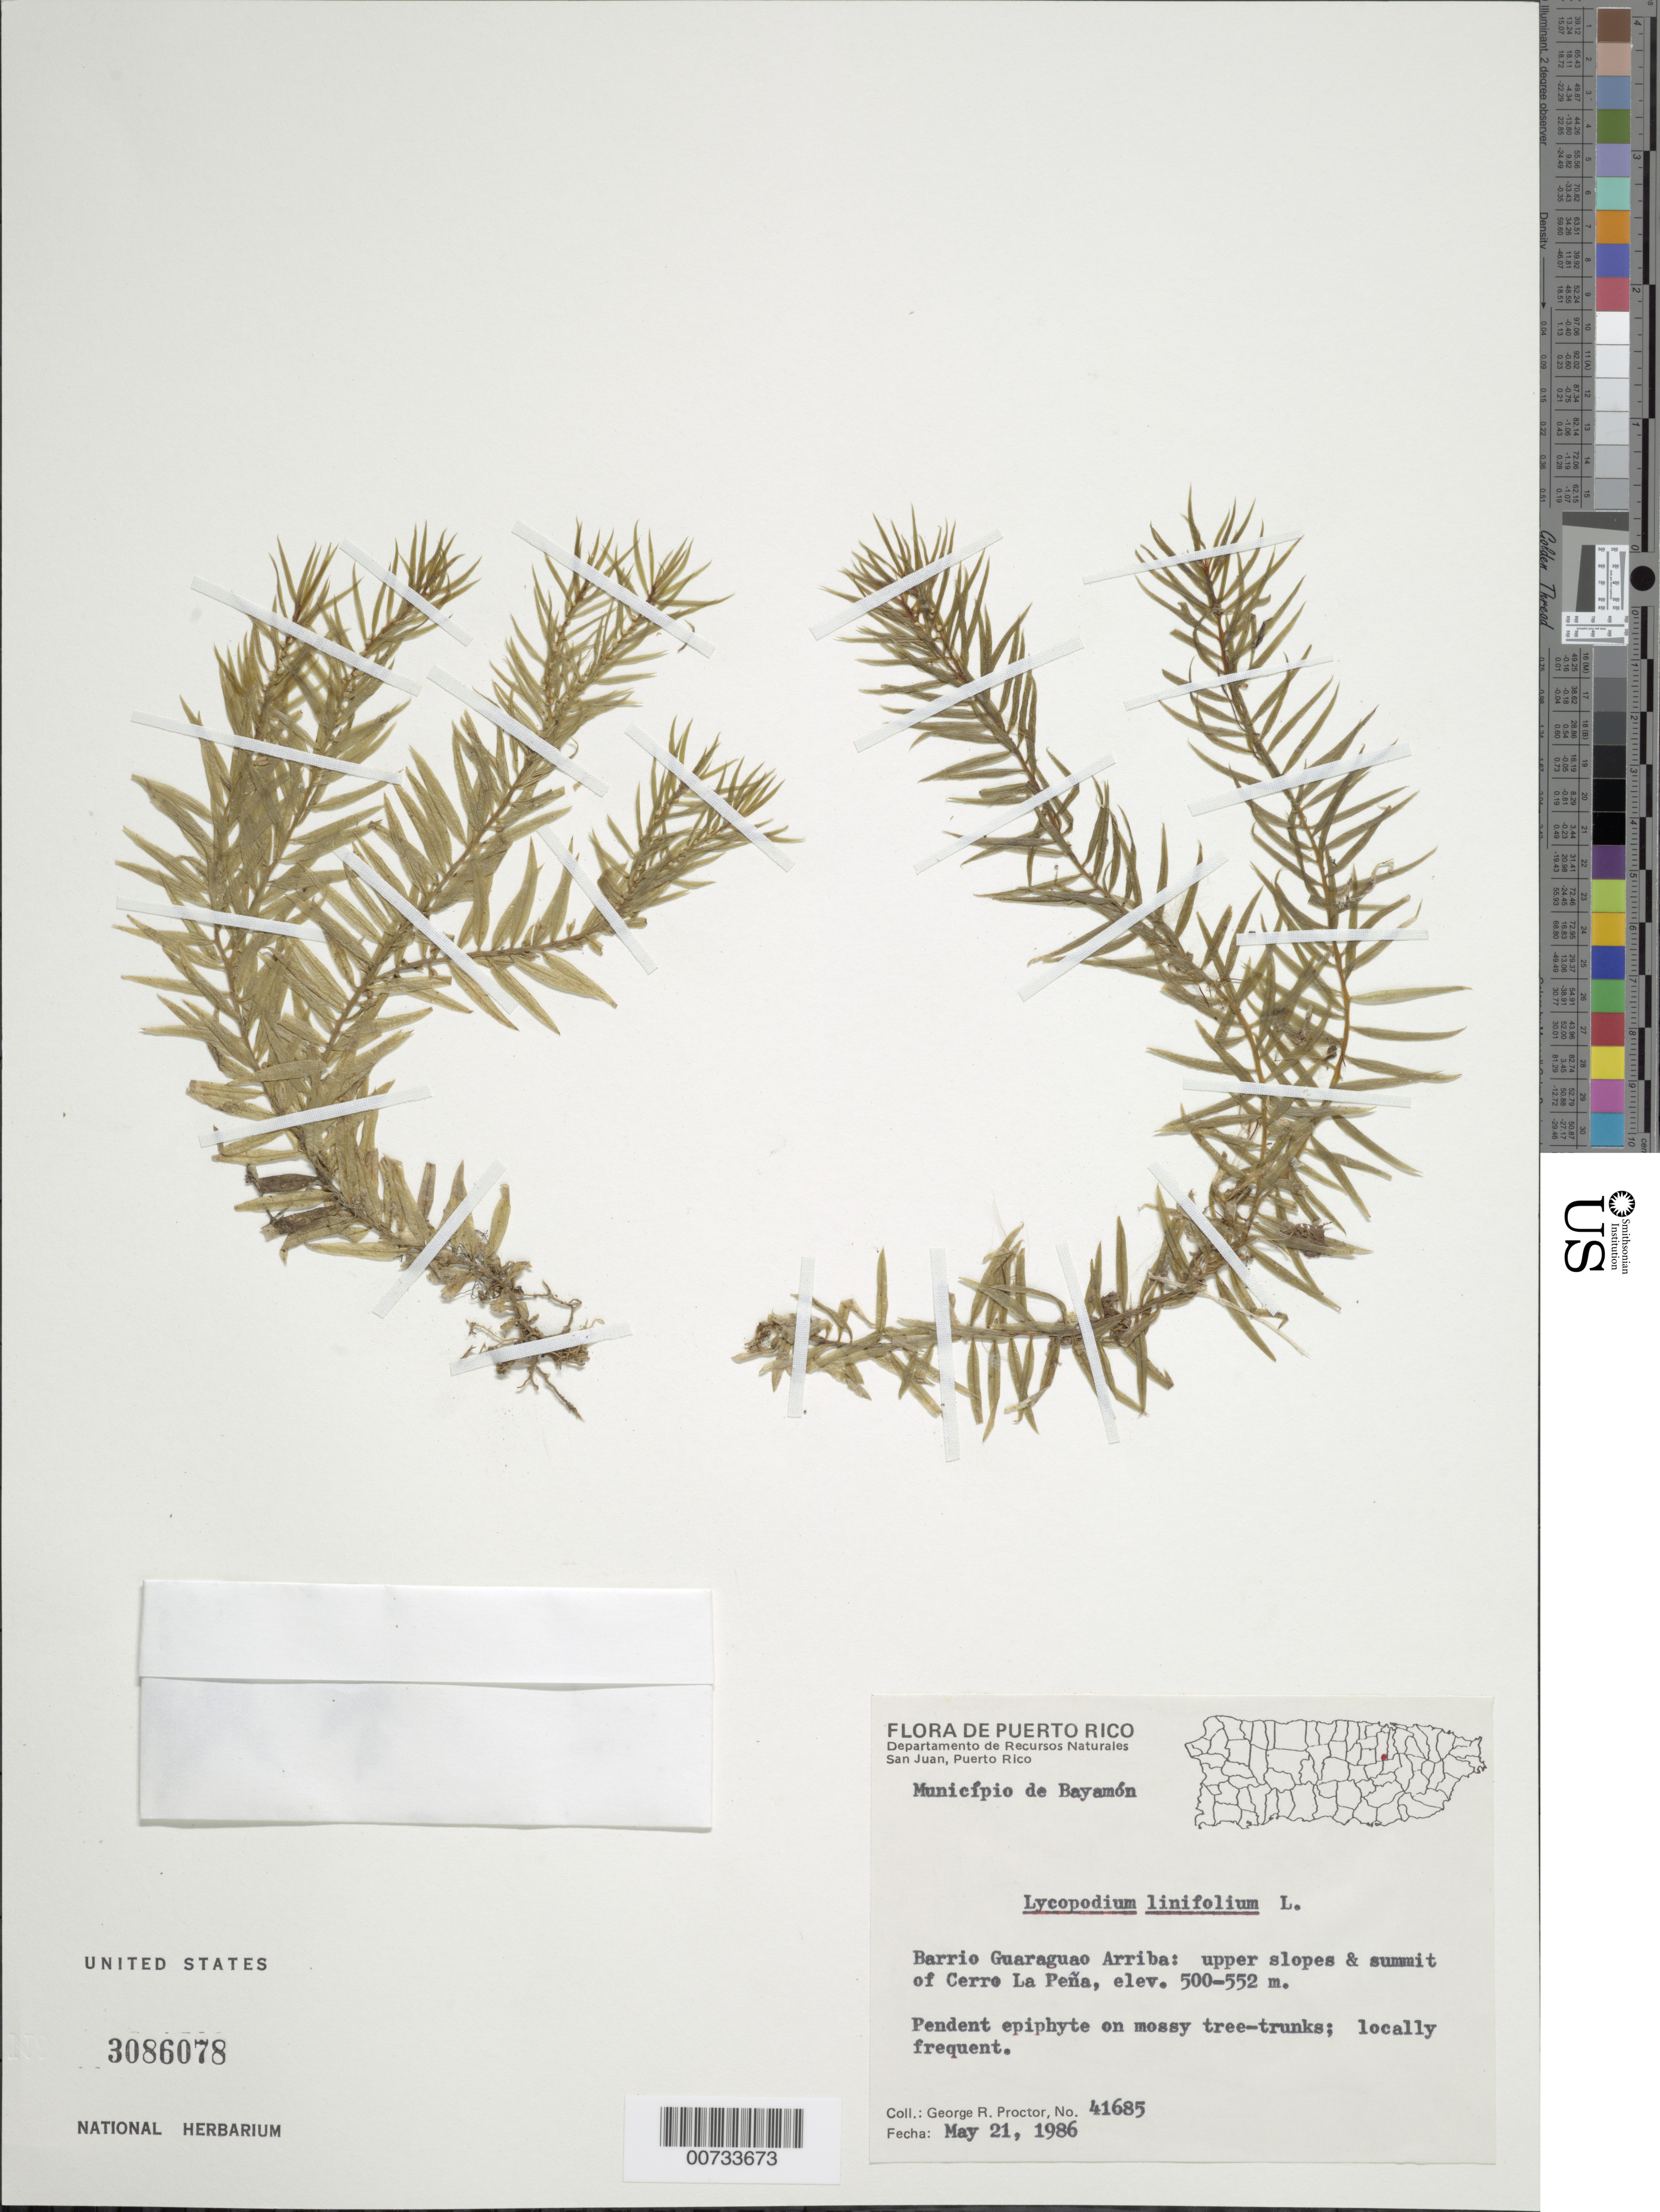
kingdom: Plantae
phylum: Tracheophyta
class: Lycopodiopsida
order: Lycopodiales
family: Lycopodiaceae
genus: Phlegmariurus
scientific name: Phlegmariurus linifolius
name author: (L.) B. Øllg.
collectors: G. R. Proctor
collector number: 41685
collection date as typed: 21 May 1986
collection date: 1986-05-21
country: Puerto Rico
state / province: Bayamón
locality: Barrio Guaraguao Arriba: upper slopes & summit of Cerro la Pena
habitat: On mossy tree-trunks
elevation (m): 500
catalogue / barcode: US 3086078